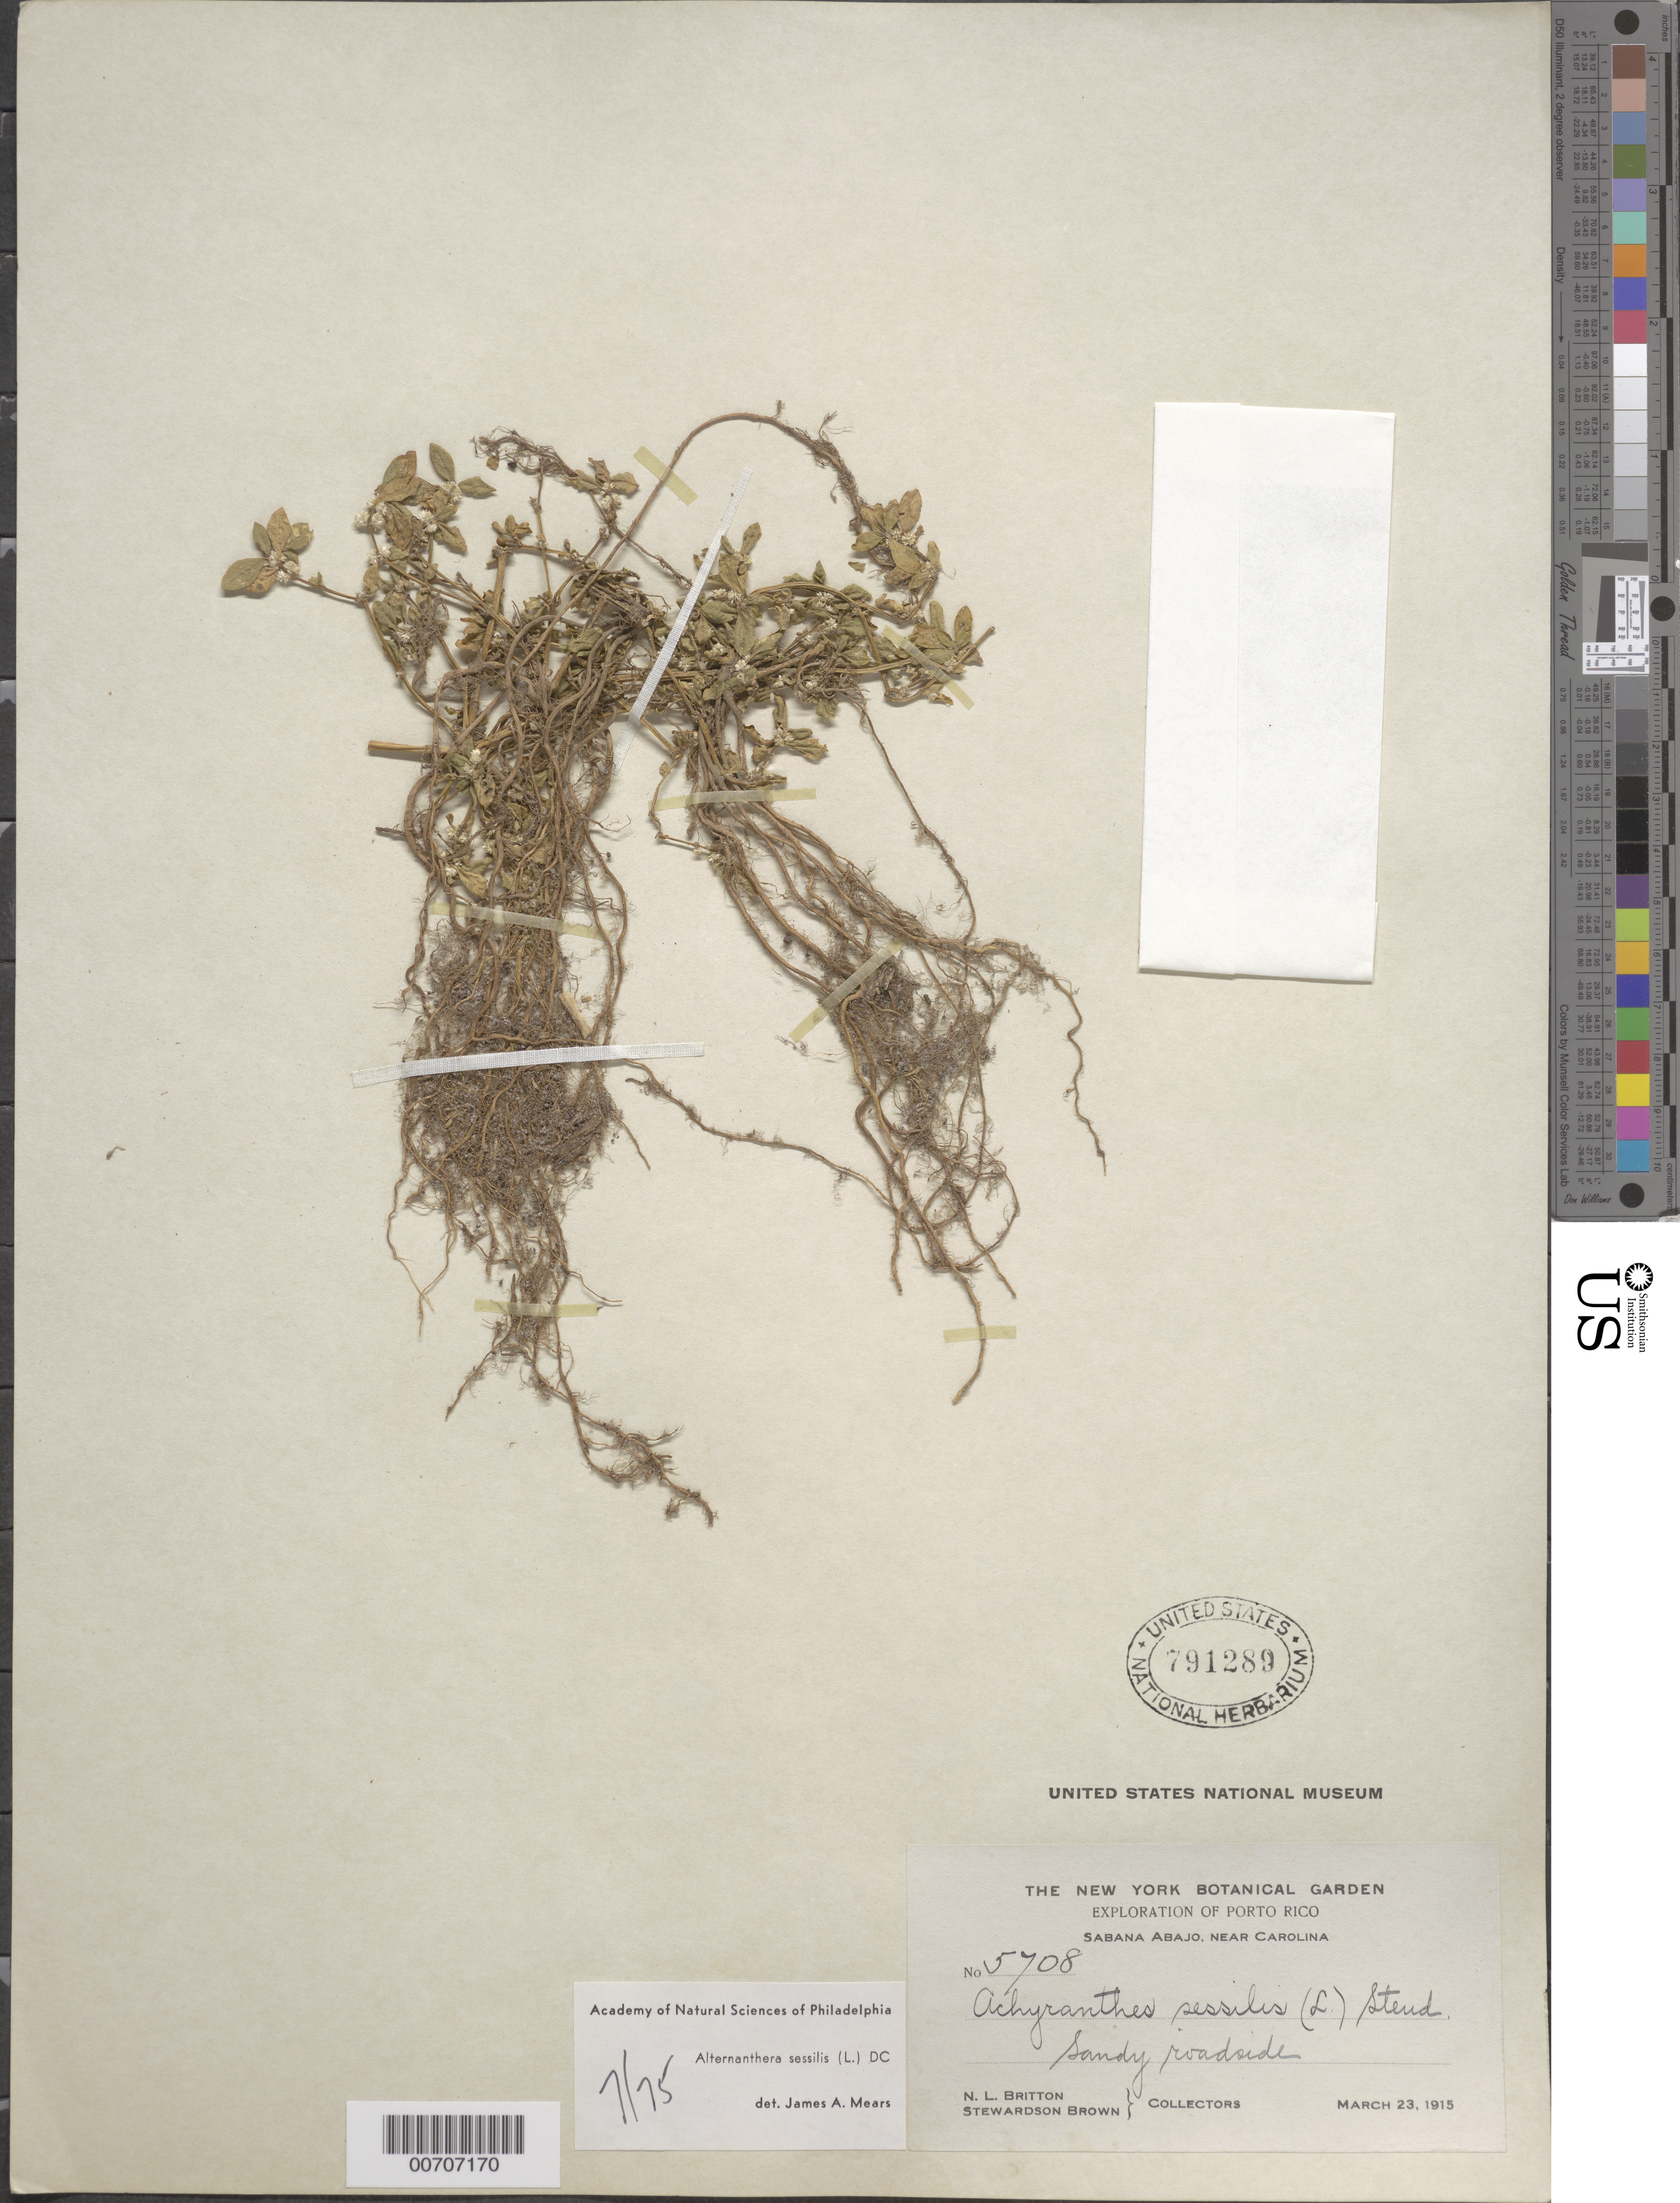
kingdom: Plantae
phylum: Tracheophyta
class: Magnoliopsida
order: Caryophyllales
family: Amaranthaceae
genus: Alternanthera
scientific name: Alternanthera sessilis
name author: (L.) DC.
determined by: Mears, J. A., (PH), Academy of Natural Sciences of Philadelphia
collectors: N. Britton & S. Brown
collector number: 5708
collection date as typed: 23 Mar 1915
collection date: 1915-03-23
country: Puerto Rico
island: Greater Antilles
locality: Sabana Abajo, near Carolina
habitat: Sandy roadside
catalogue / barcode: US 791289